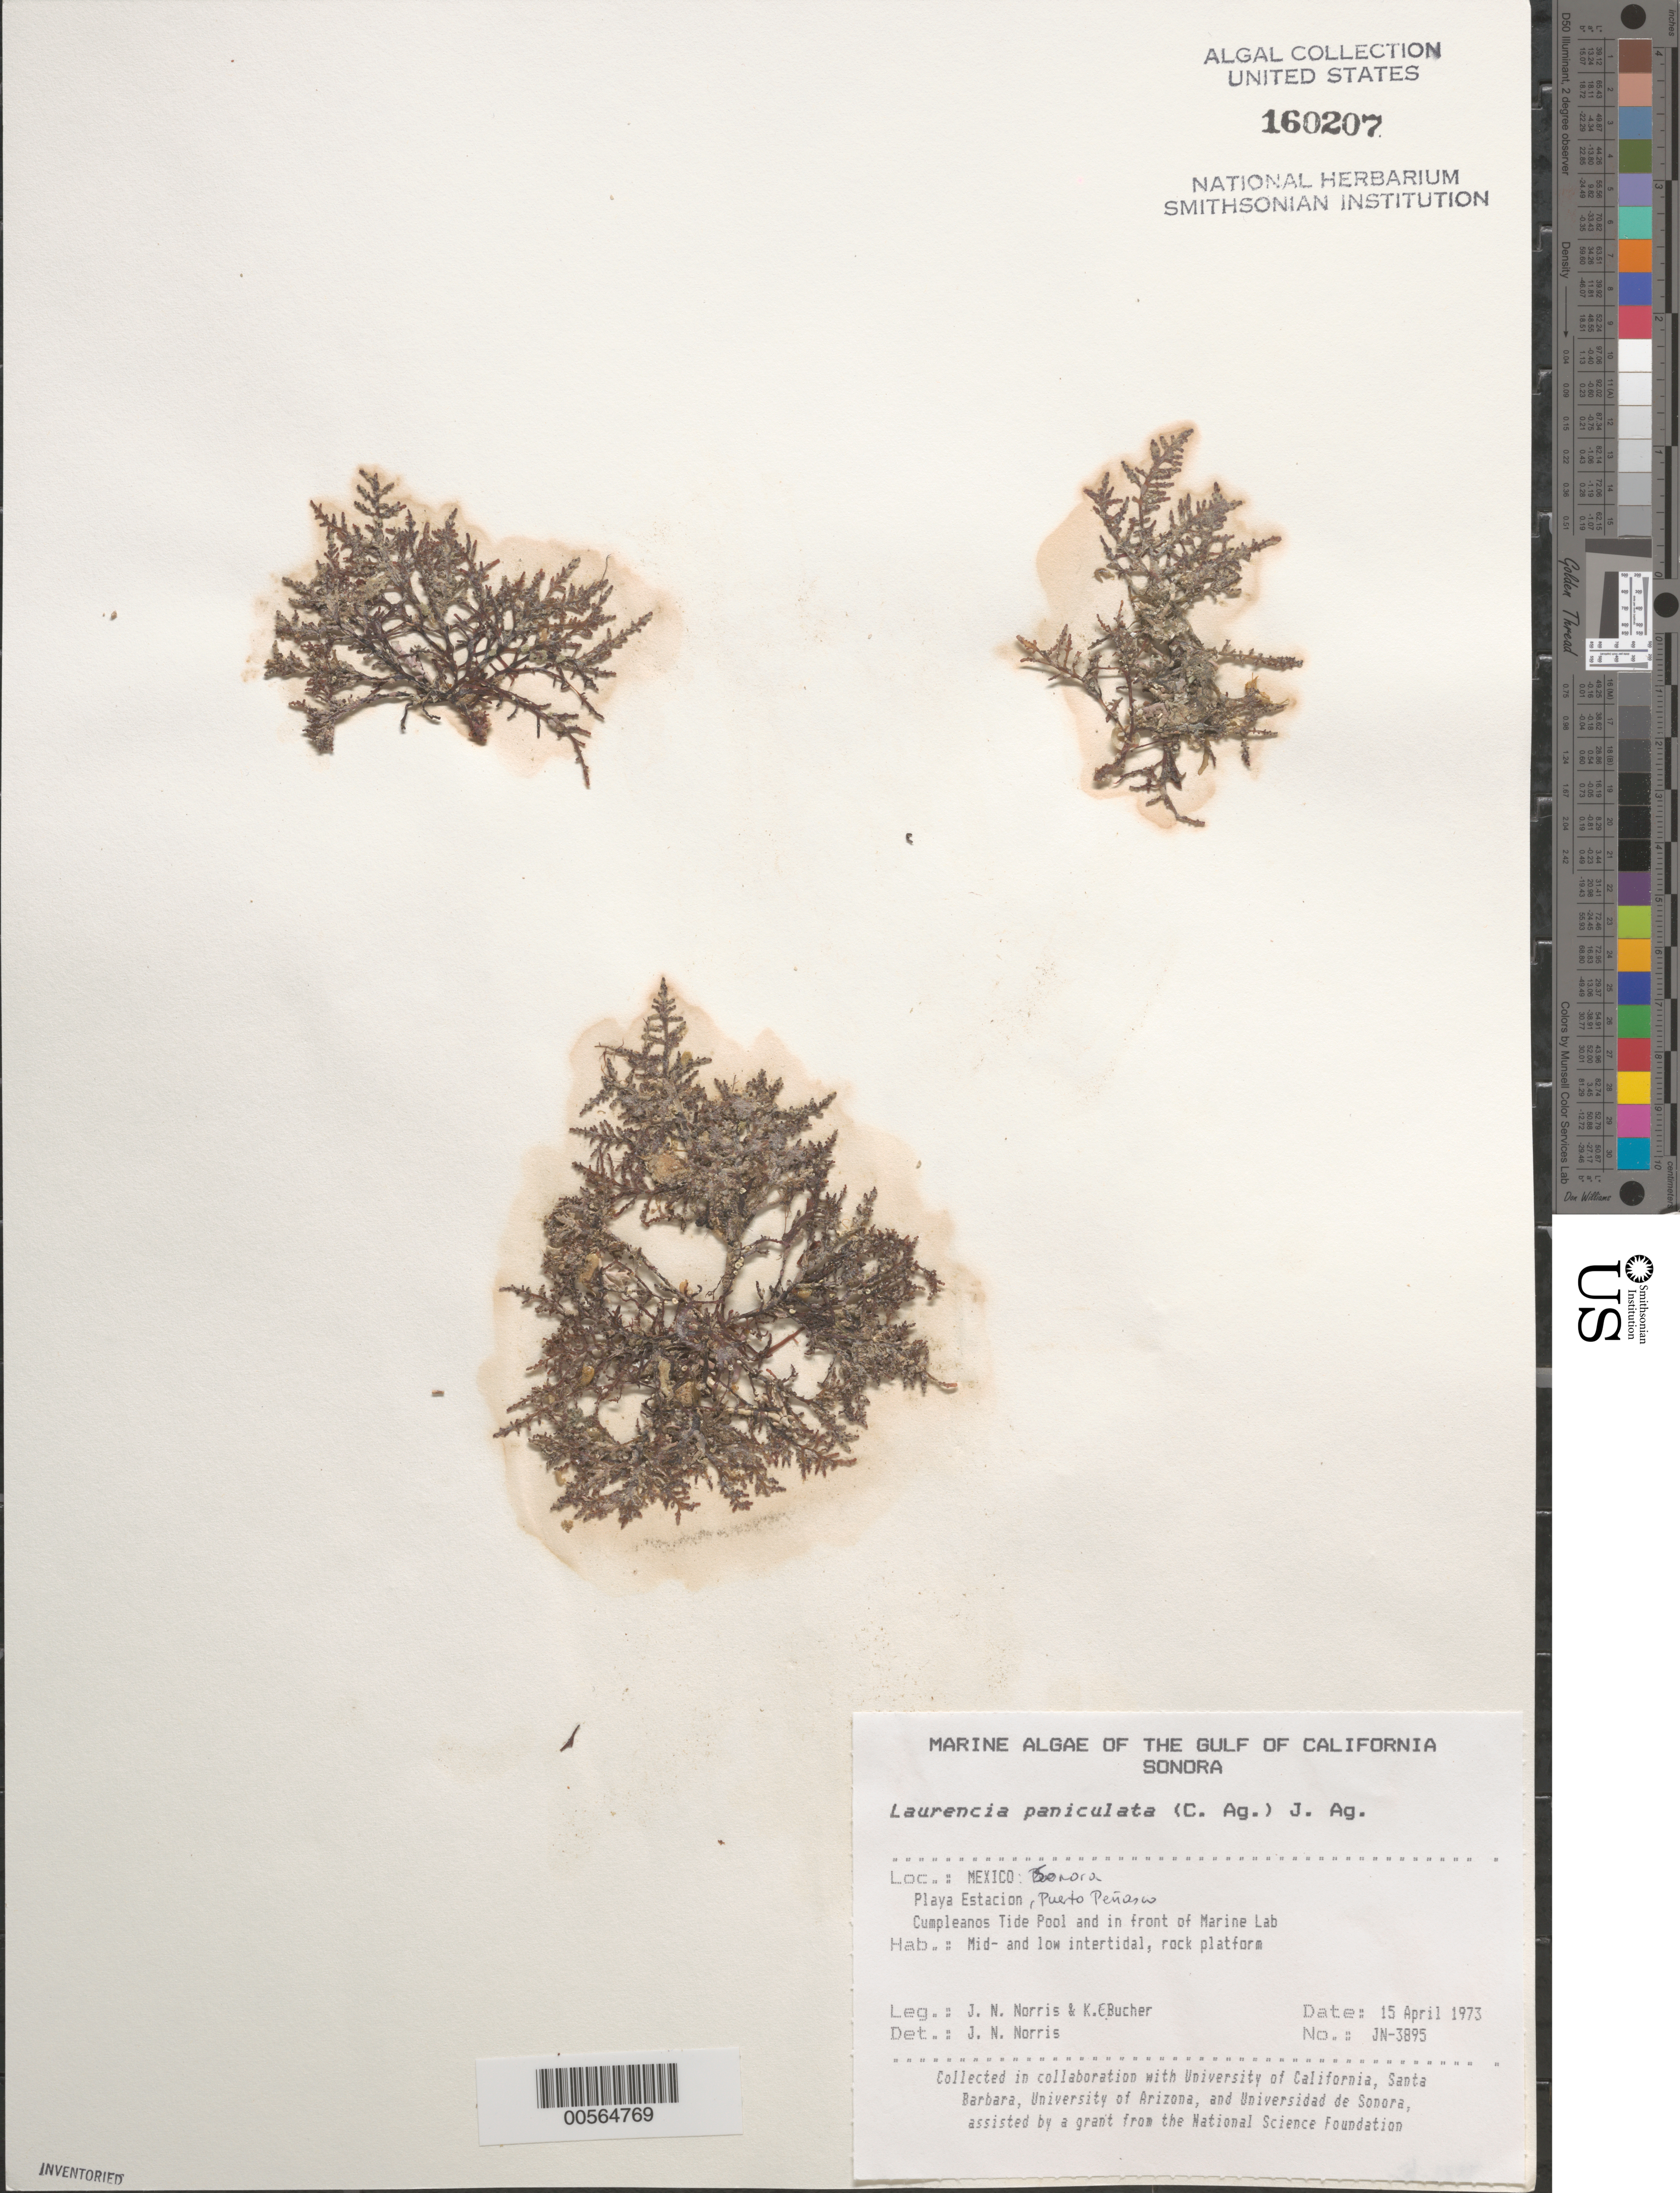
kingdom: Plantae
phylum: Rhodophyta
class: Florideophyceae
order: Ceramiales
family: Rhodomelaceae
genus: Palisada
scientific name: Palisada thuyoides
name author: (Kützing) Cassano et al.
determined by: Algae name updating Project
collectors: J. N. Norris & K. E. Bucher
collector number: JN-3895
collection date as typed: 15 Apr 1973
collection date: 1973-04-15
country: Mexico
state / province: Sonora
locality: Playa Estacion, Puerto Penasco, Cumpleanos tide pool and marine station shore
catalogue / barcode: US 160207